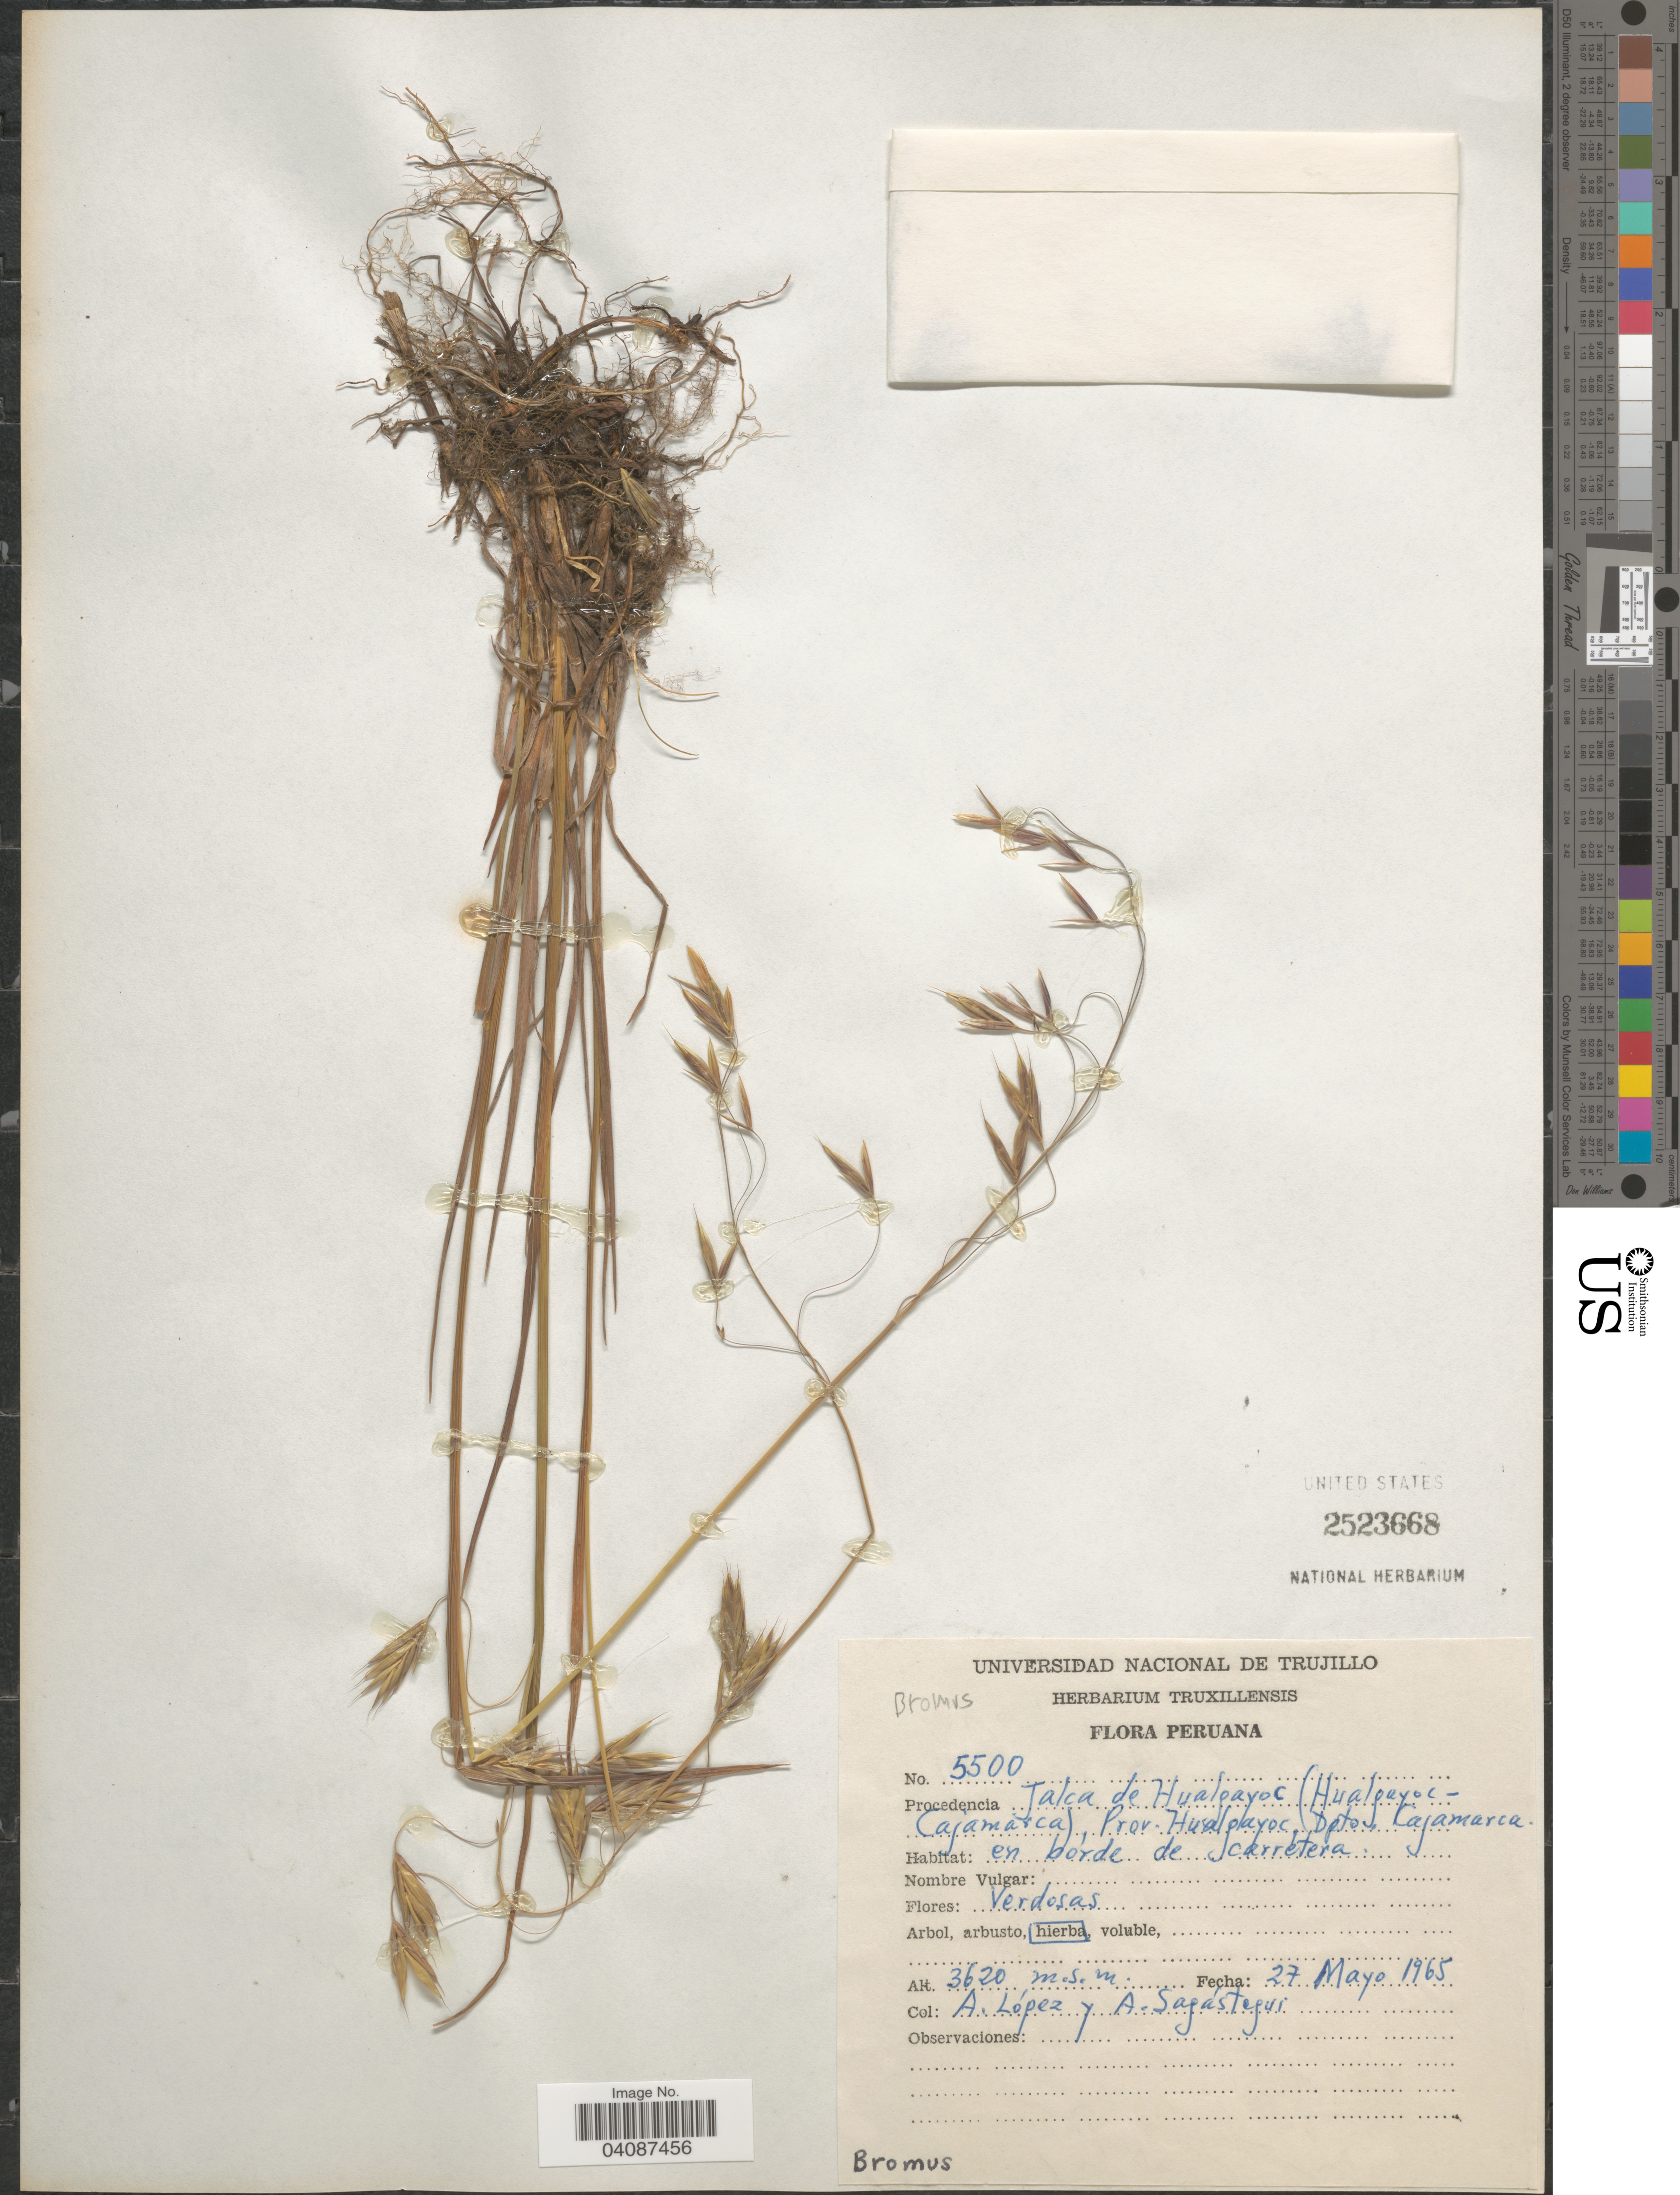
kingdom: Plantae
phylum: Tracheophyta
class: Liliopsida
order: Poales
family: Poaceae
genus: Bromus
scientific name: Bromus sp.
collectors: A. López & A. Sagastegui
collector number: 5500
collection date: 1965-05-27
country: Peru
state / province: Cajamarca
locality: Peruana. Jalca de Hualgayoc (Hualgayoc- Cajamarca), Prov. Hualgayoc, Dpto. Cajamarca. En borde de carretera.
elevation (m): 3620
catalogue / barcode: US 2523668